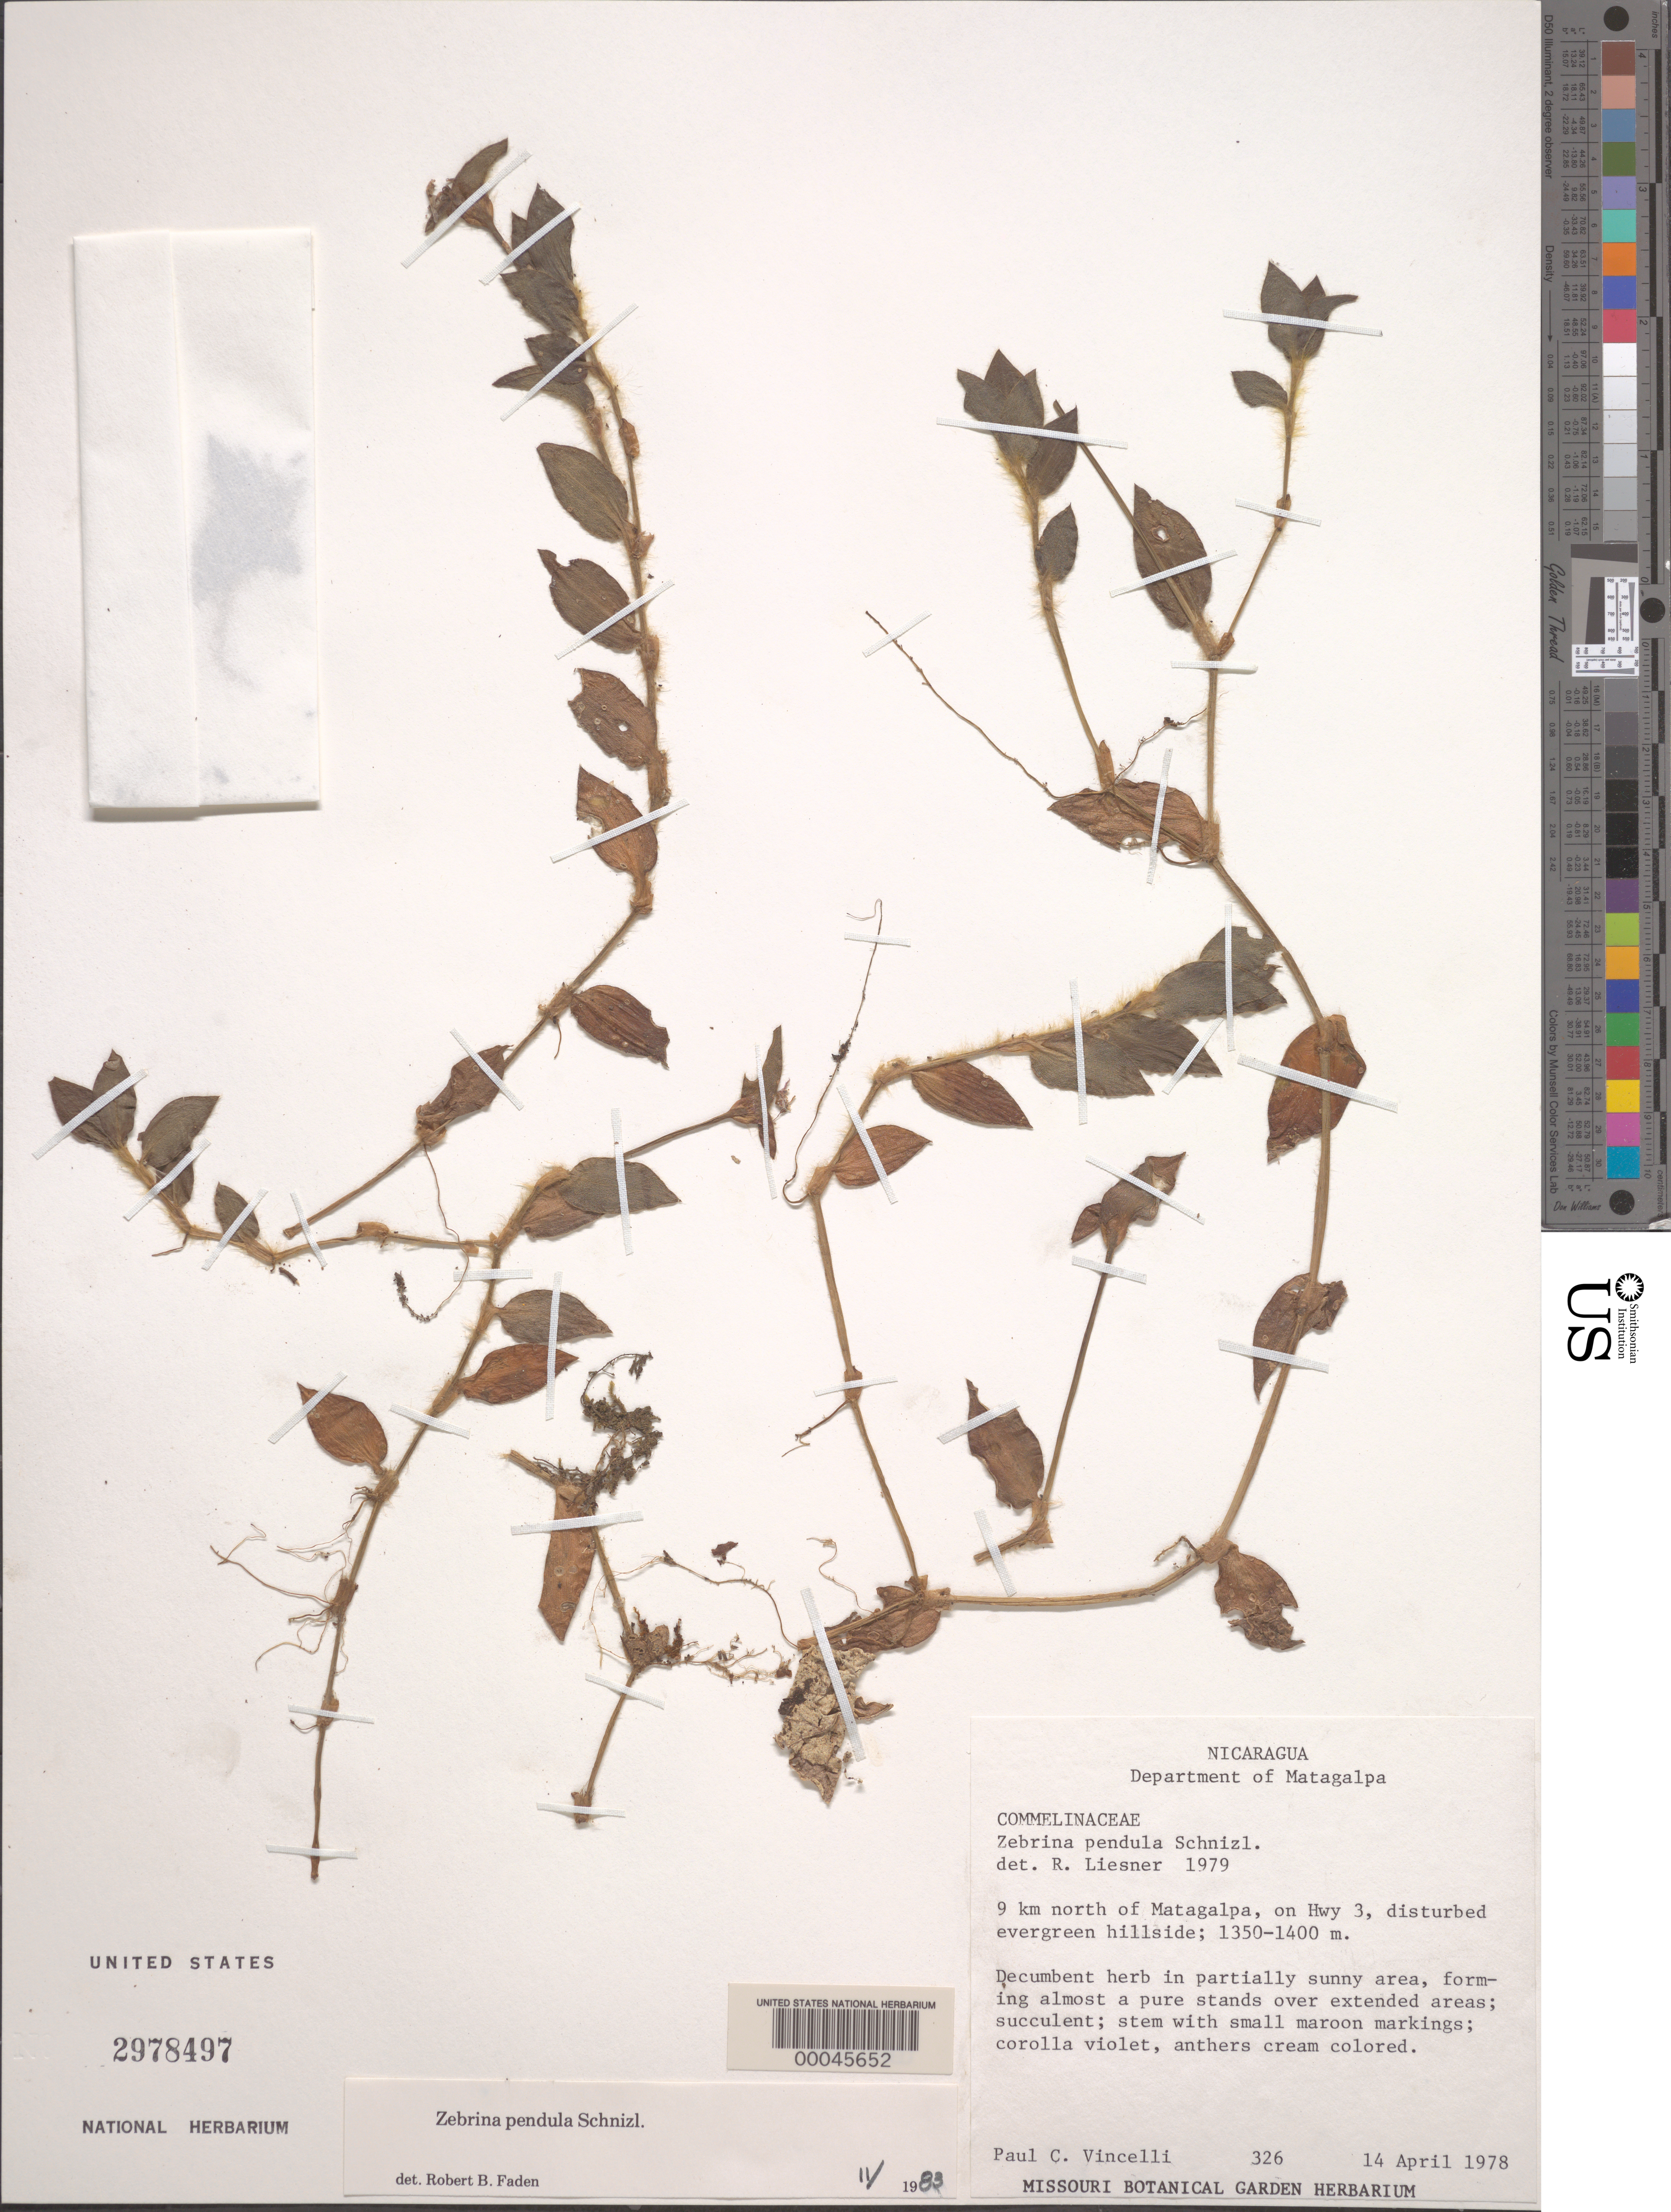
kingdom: Plantae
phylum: Tracheophyta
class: Liliopsida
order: Commelinales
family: Commelinaceae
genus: Tradescantia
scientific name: Tradescantia zebrina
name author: Bosse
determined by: Faden, Robert B., (US), Smithsonian Institution - National Museum of Natural History (UNITED STATES)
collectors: P. Vincelli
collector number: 326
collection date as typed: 14 Apr 1978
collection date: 1978-04-14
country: Nicaragua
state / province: Matagalpa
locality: N of matagalpa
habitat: Disturbed evergreen hillside, partial sun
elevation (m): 1350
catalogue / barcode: US 2978497